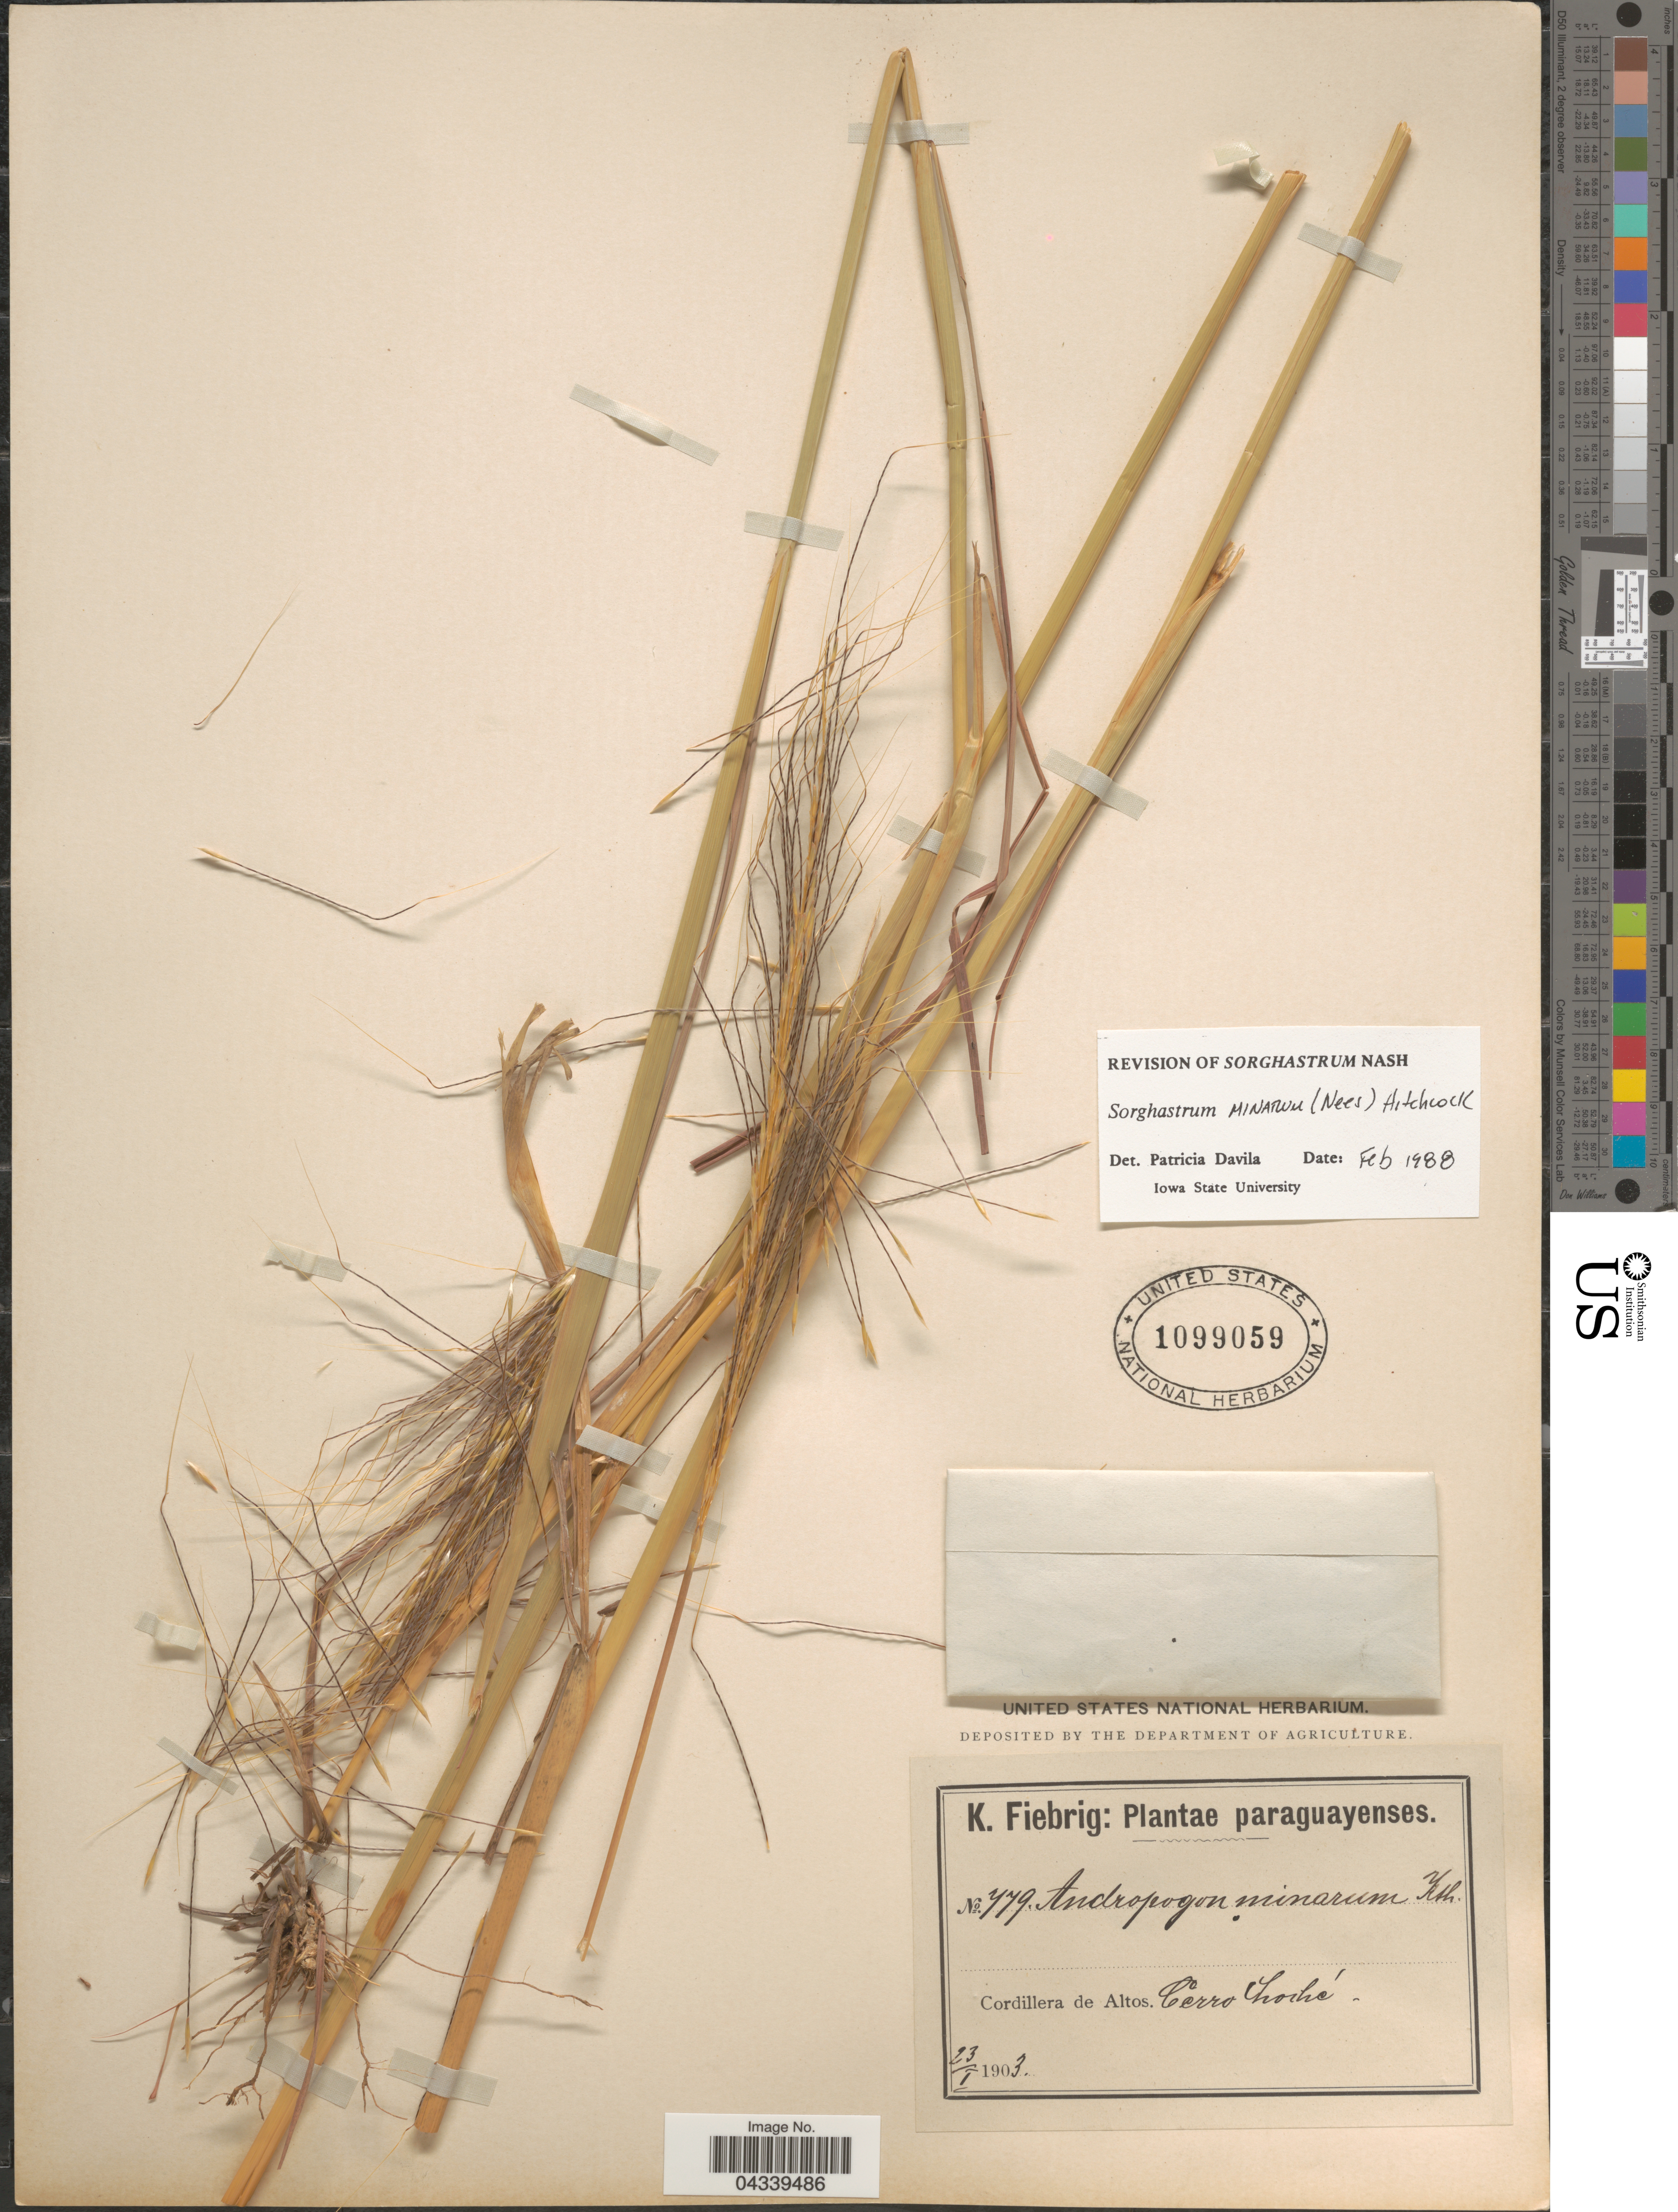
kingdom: Plantae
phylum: Tracheophyta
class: Liliopsida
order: Poales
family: Poaceae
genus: Sorghastrum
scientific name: Sorghastrum minarum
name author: (Nees) Hitchc.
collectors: K. Fiebrig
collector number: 479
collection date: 1903-01-23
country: Paraguay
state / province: Cordillera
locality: Cordillera de Altos. Cerro Loche [interpreted].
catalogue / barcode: US 1099059